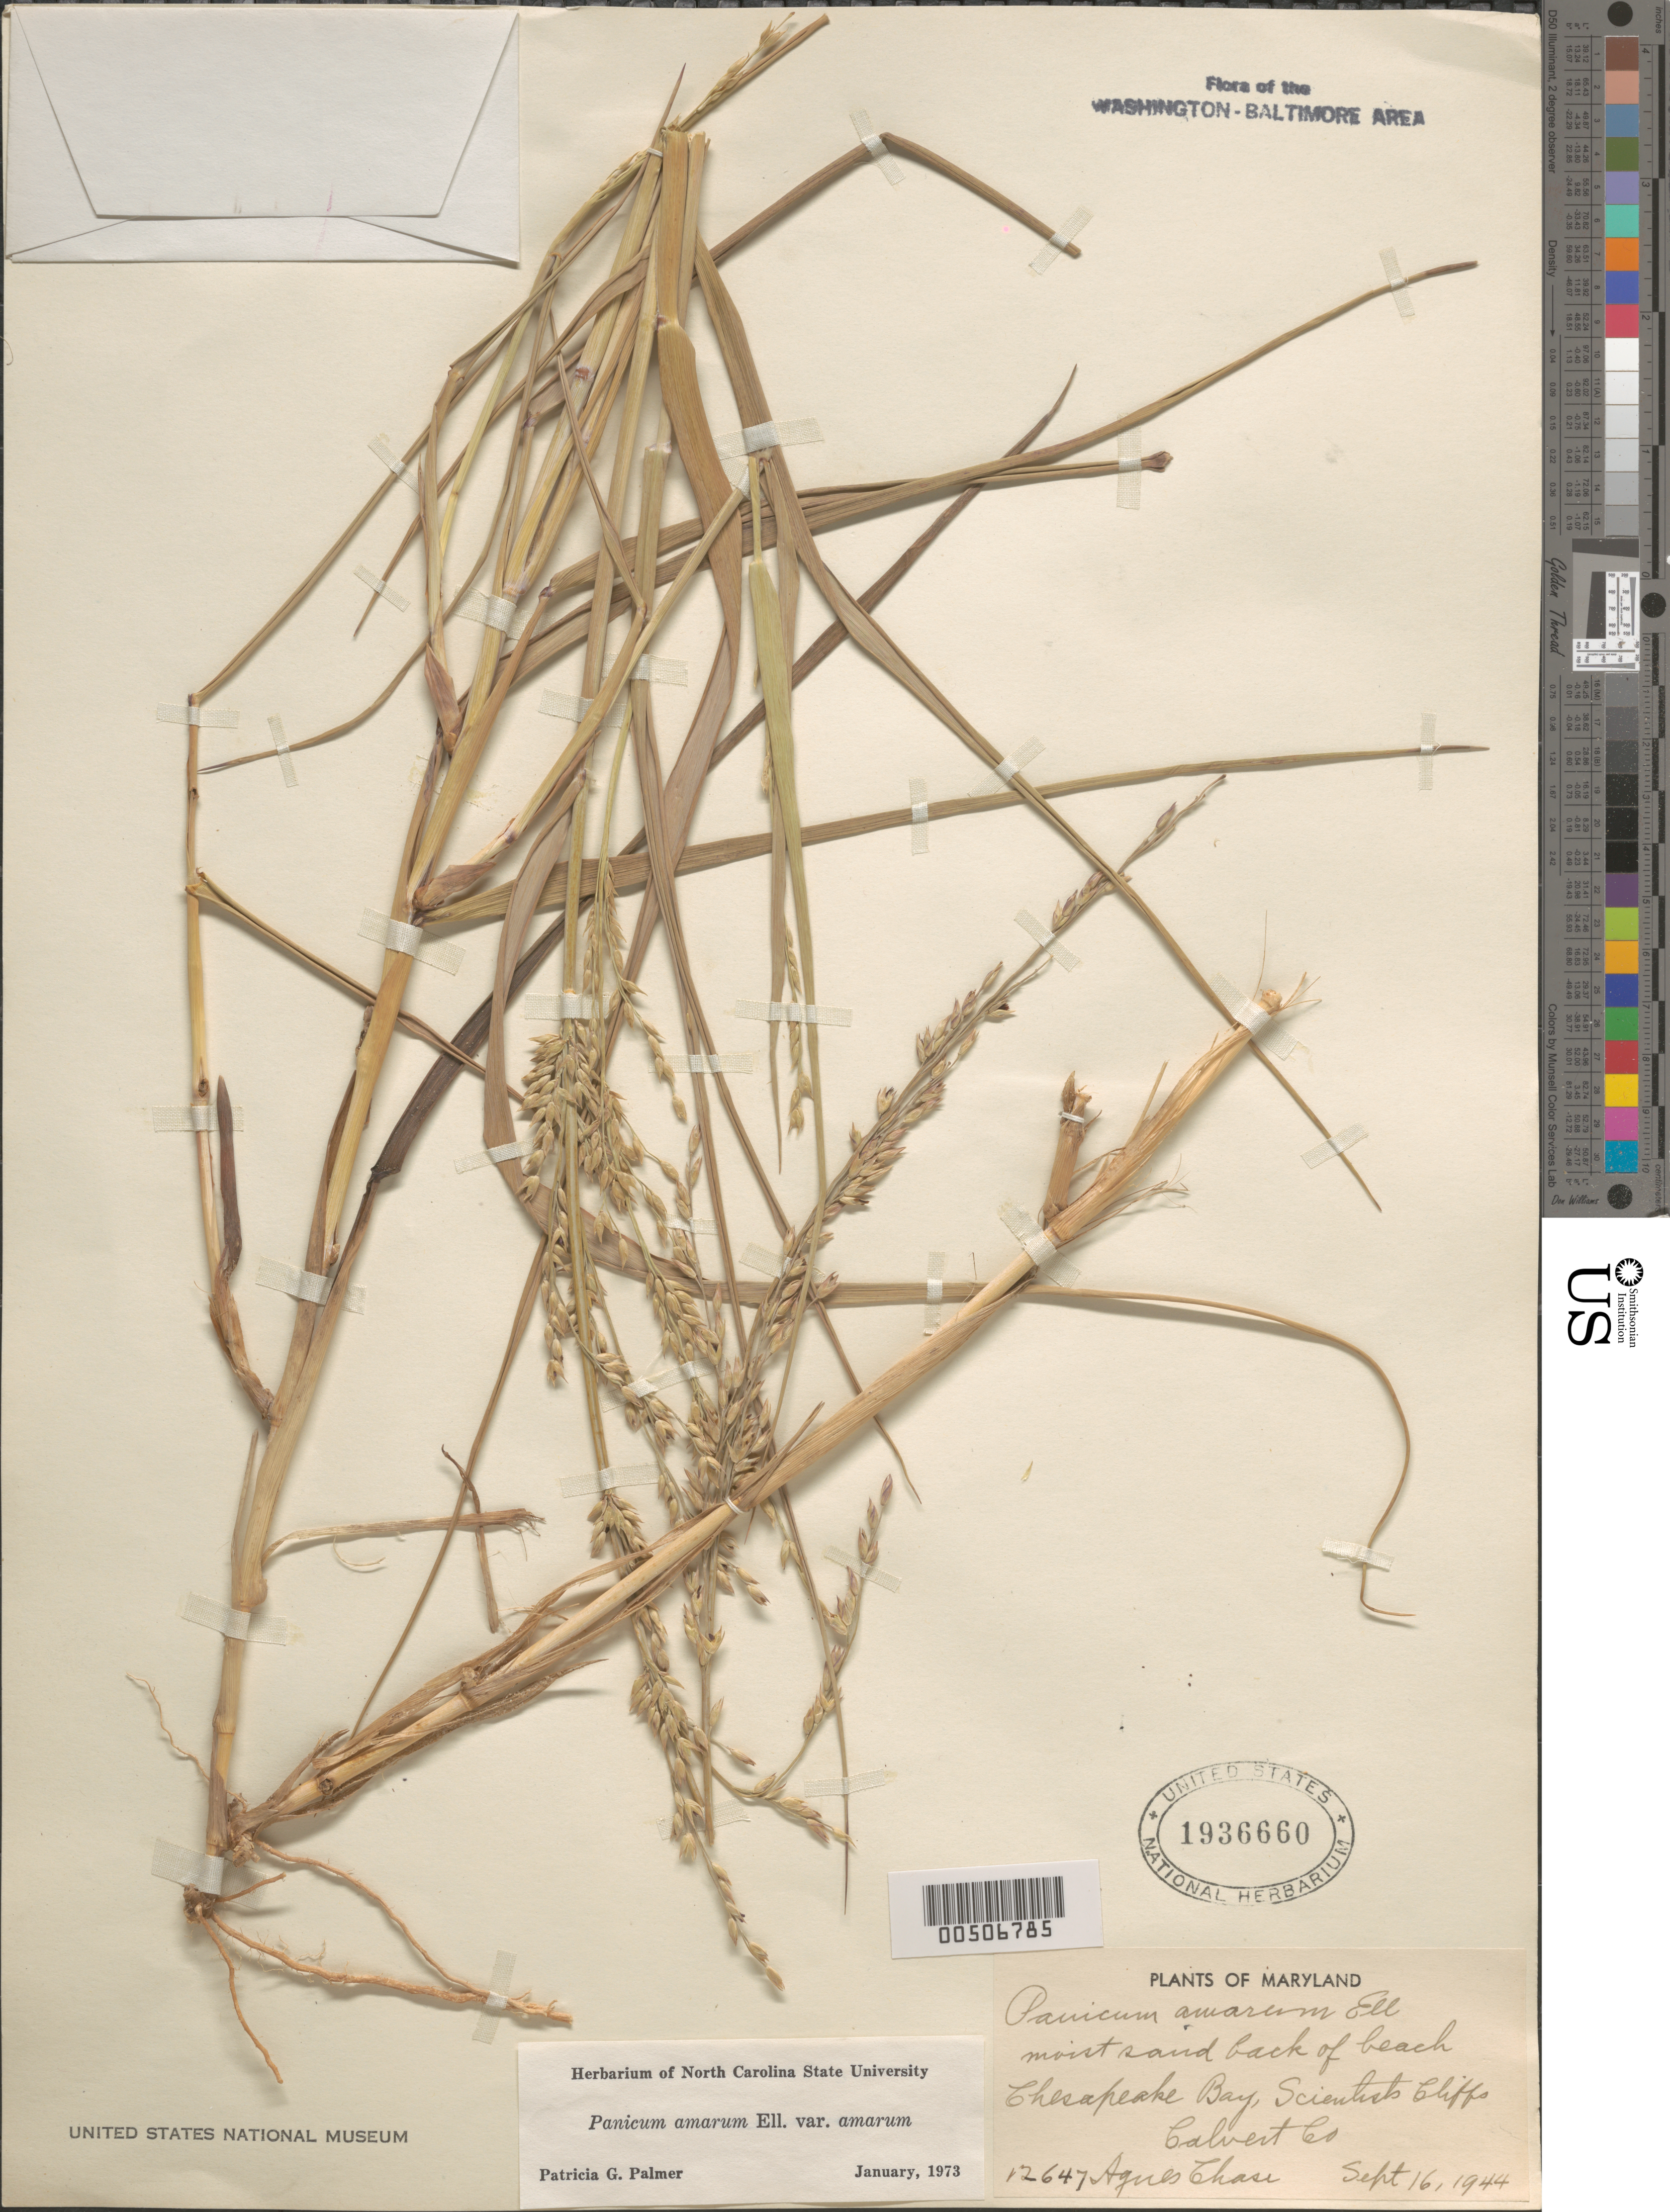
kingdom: Plantae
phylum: Tracheophyta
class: Liliopsida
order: Poales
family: Poaceae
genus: Panicum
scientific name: Panicum amarum var. amarum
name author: Elliott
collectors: A. Chase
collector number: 12647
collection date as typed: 16 Sep 1944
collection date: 1944-09-16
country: United States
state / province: Maryland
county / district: Calvert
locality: Chesapeake Bay, Scientists Cliffs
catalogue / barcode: US 1936660